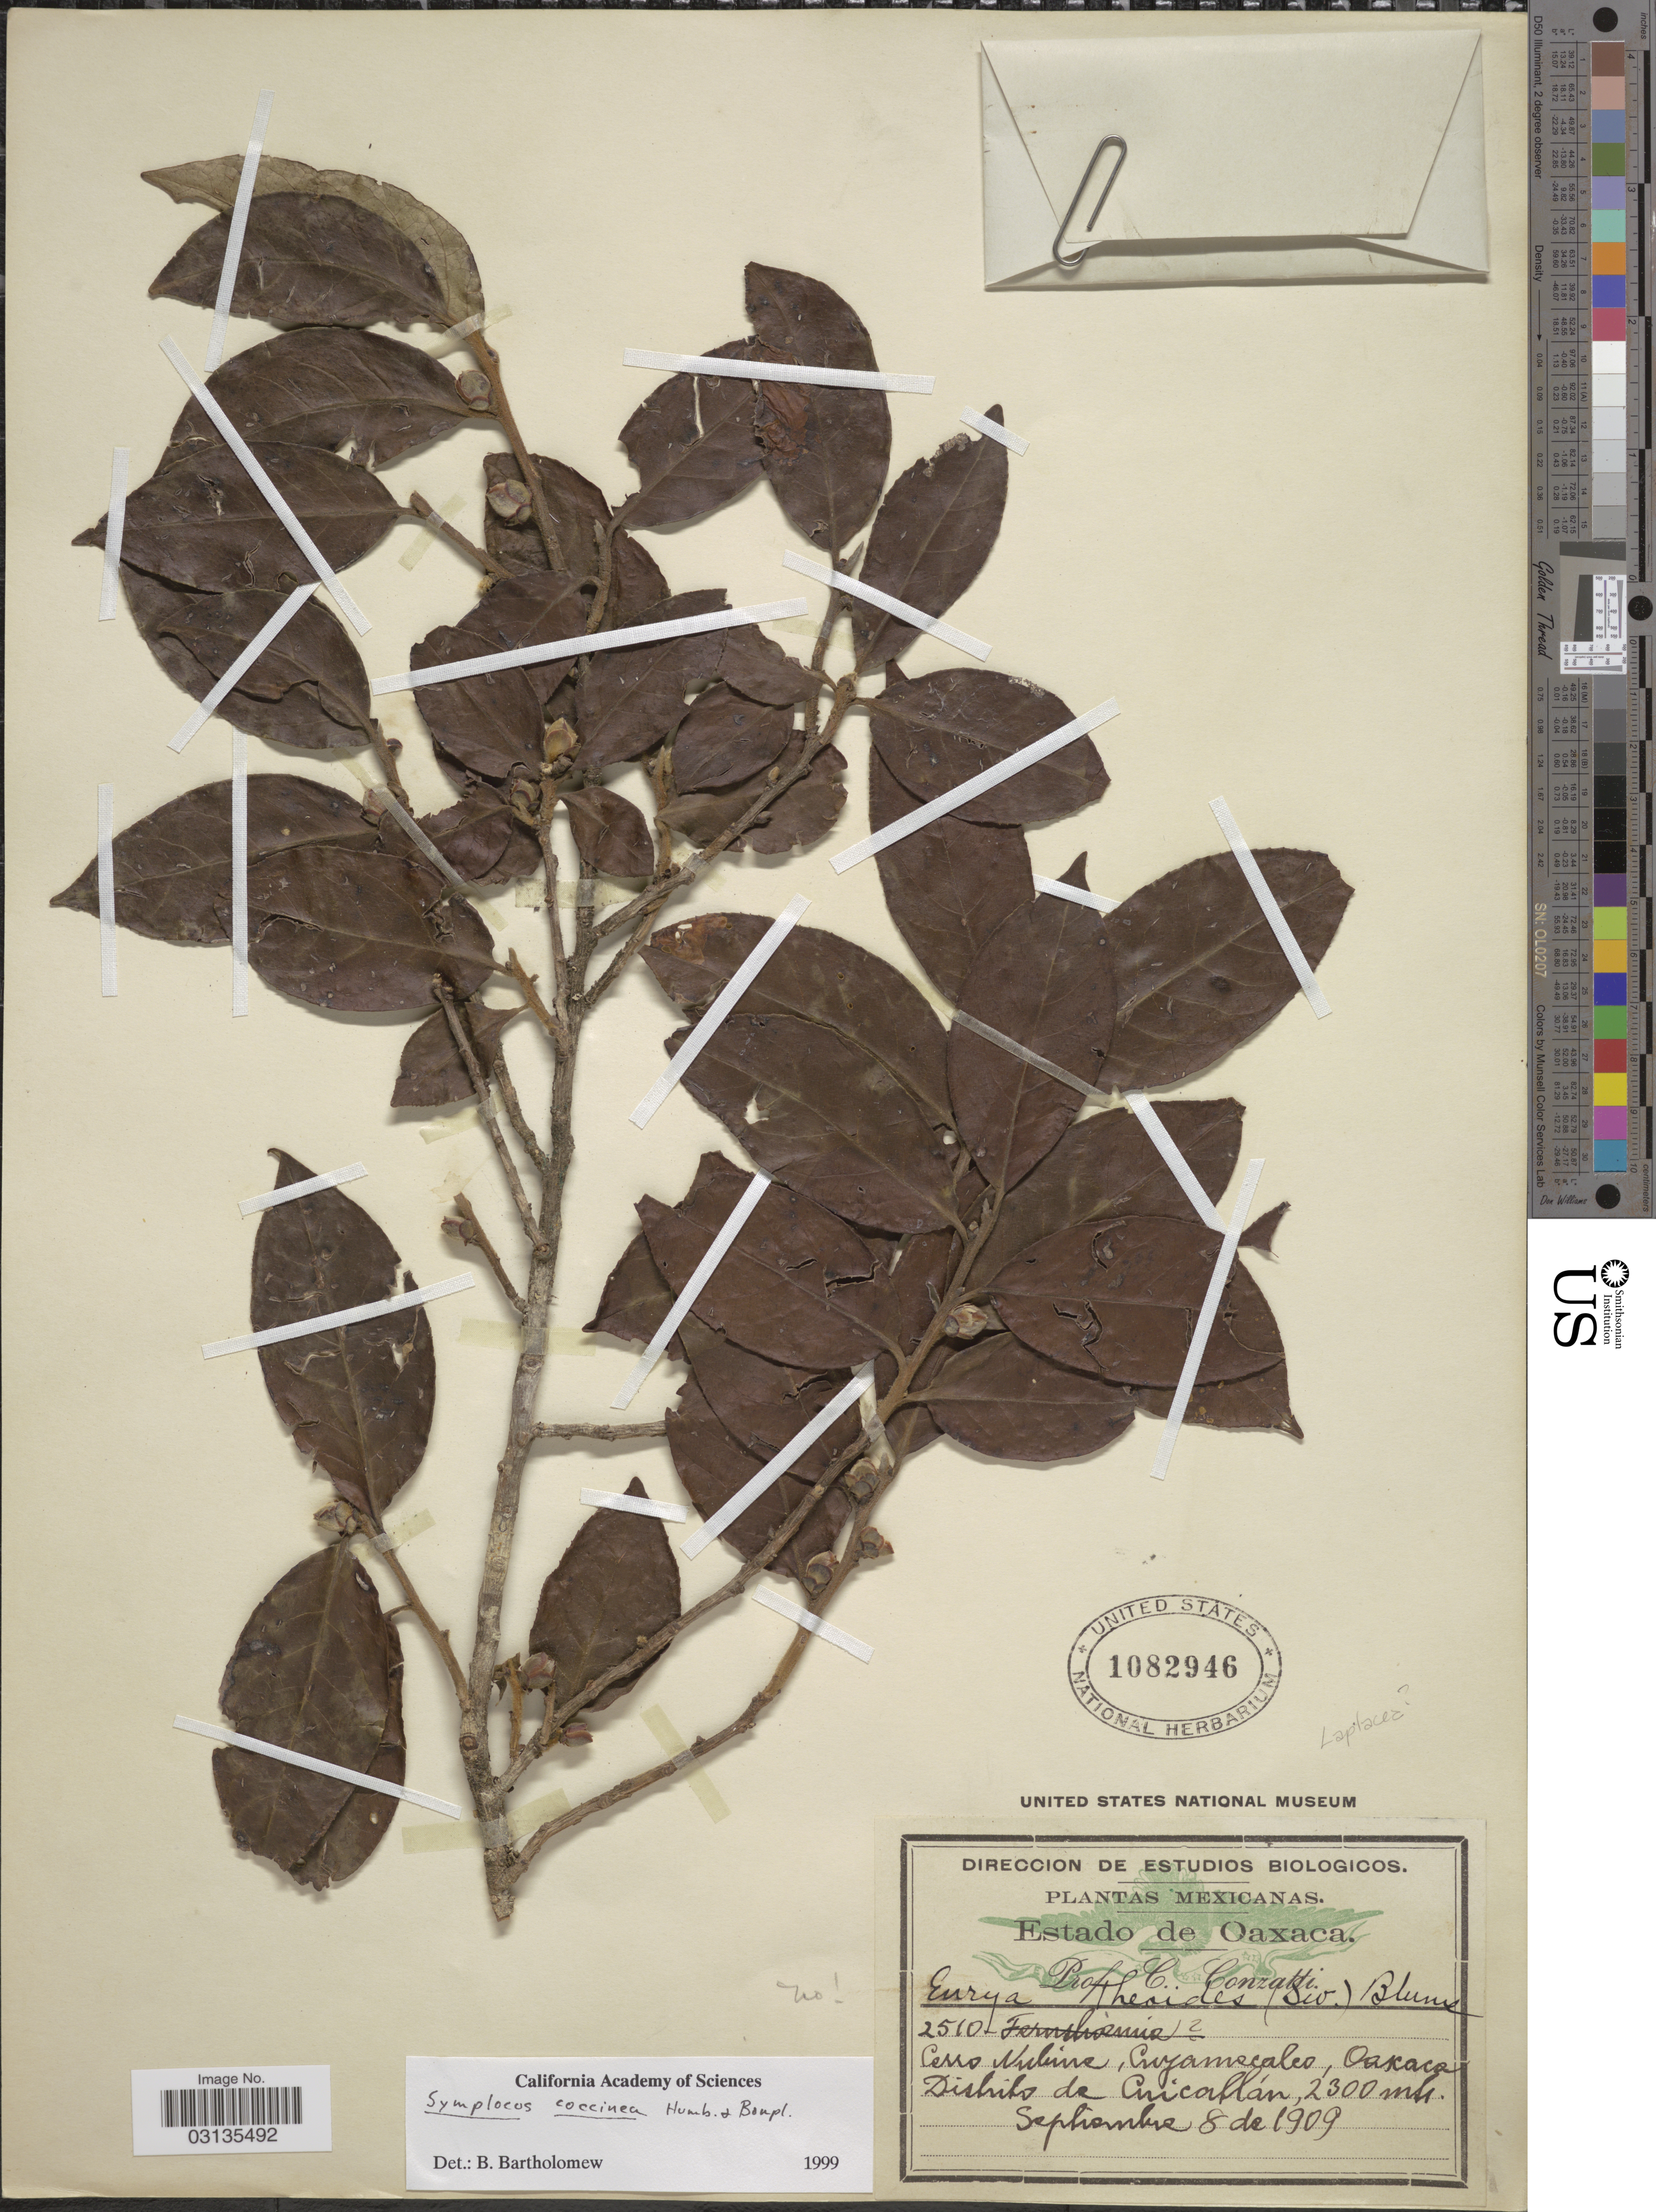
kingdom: Plantae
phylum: Tracheophyta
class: Magnoliopsida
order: Ericales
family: Symplocaceae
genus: Symplocos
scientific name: Symplocos coccinea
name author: Bonpl.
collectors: C. Conzatti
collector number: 2510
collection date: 1909-09-08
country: Mexico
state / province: Oaxaca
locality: Cerro Mulins, Cuyamecalco. Distrito de Cuicatlán.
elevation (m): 2300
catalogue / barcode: US 1082946